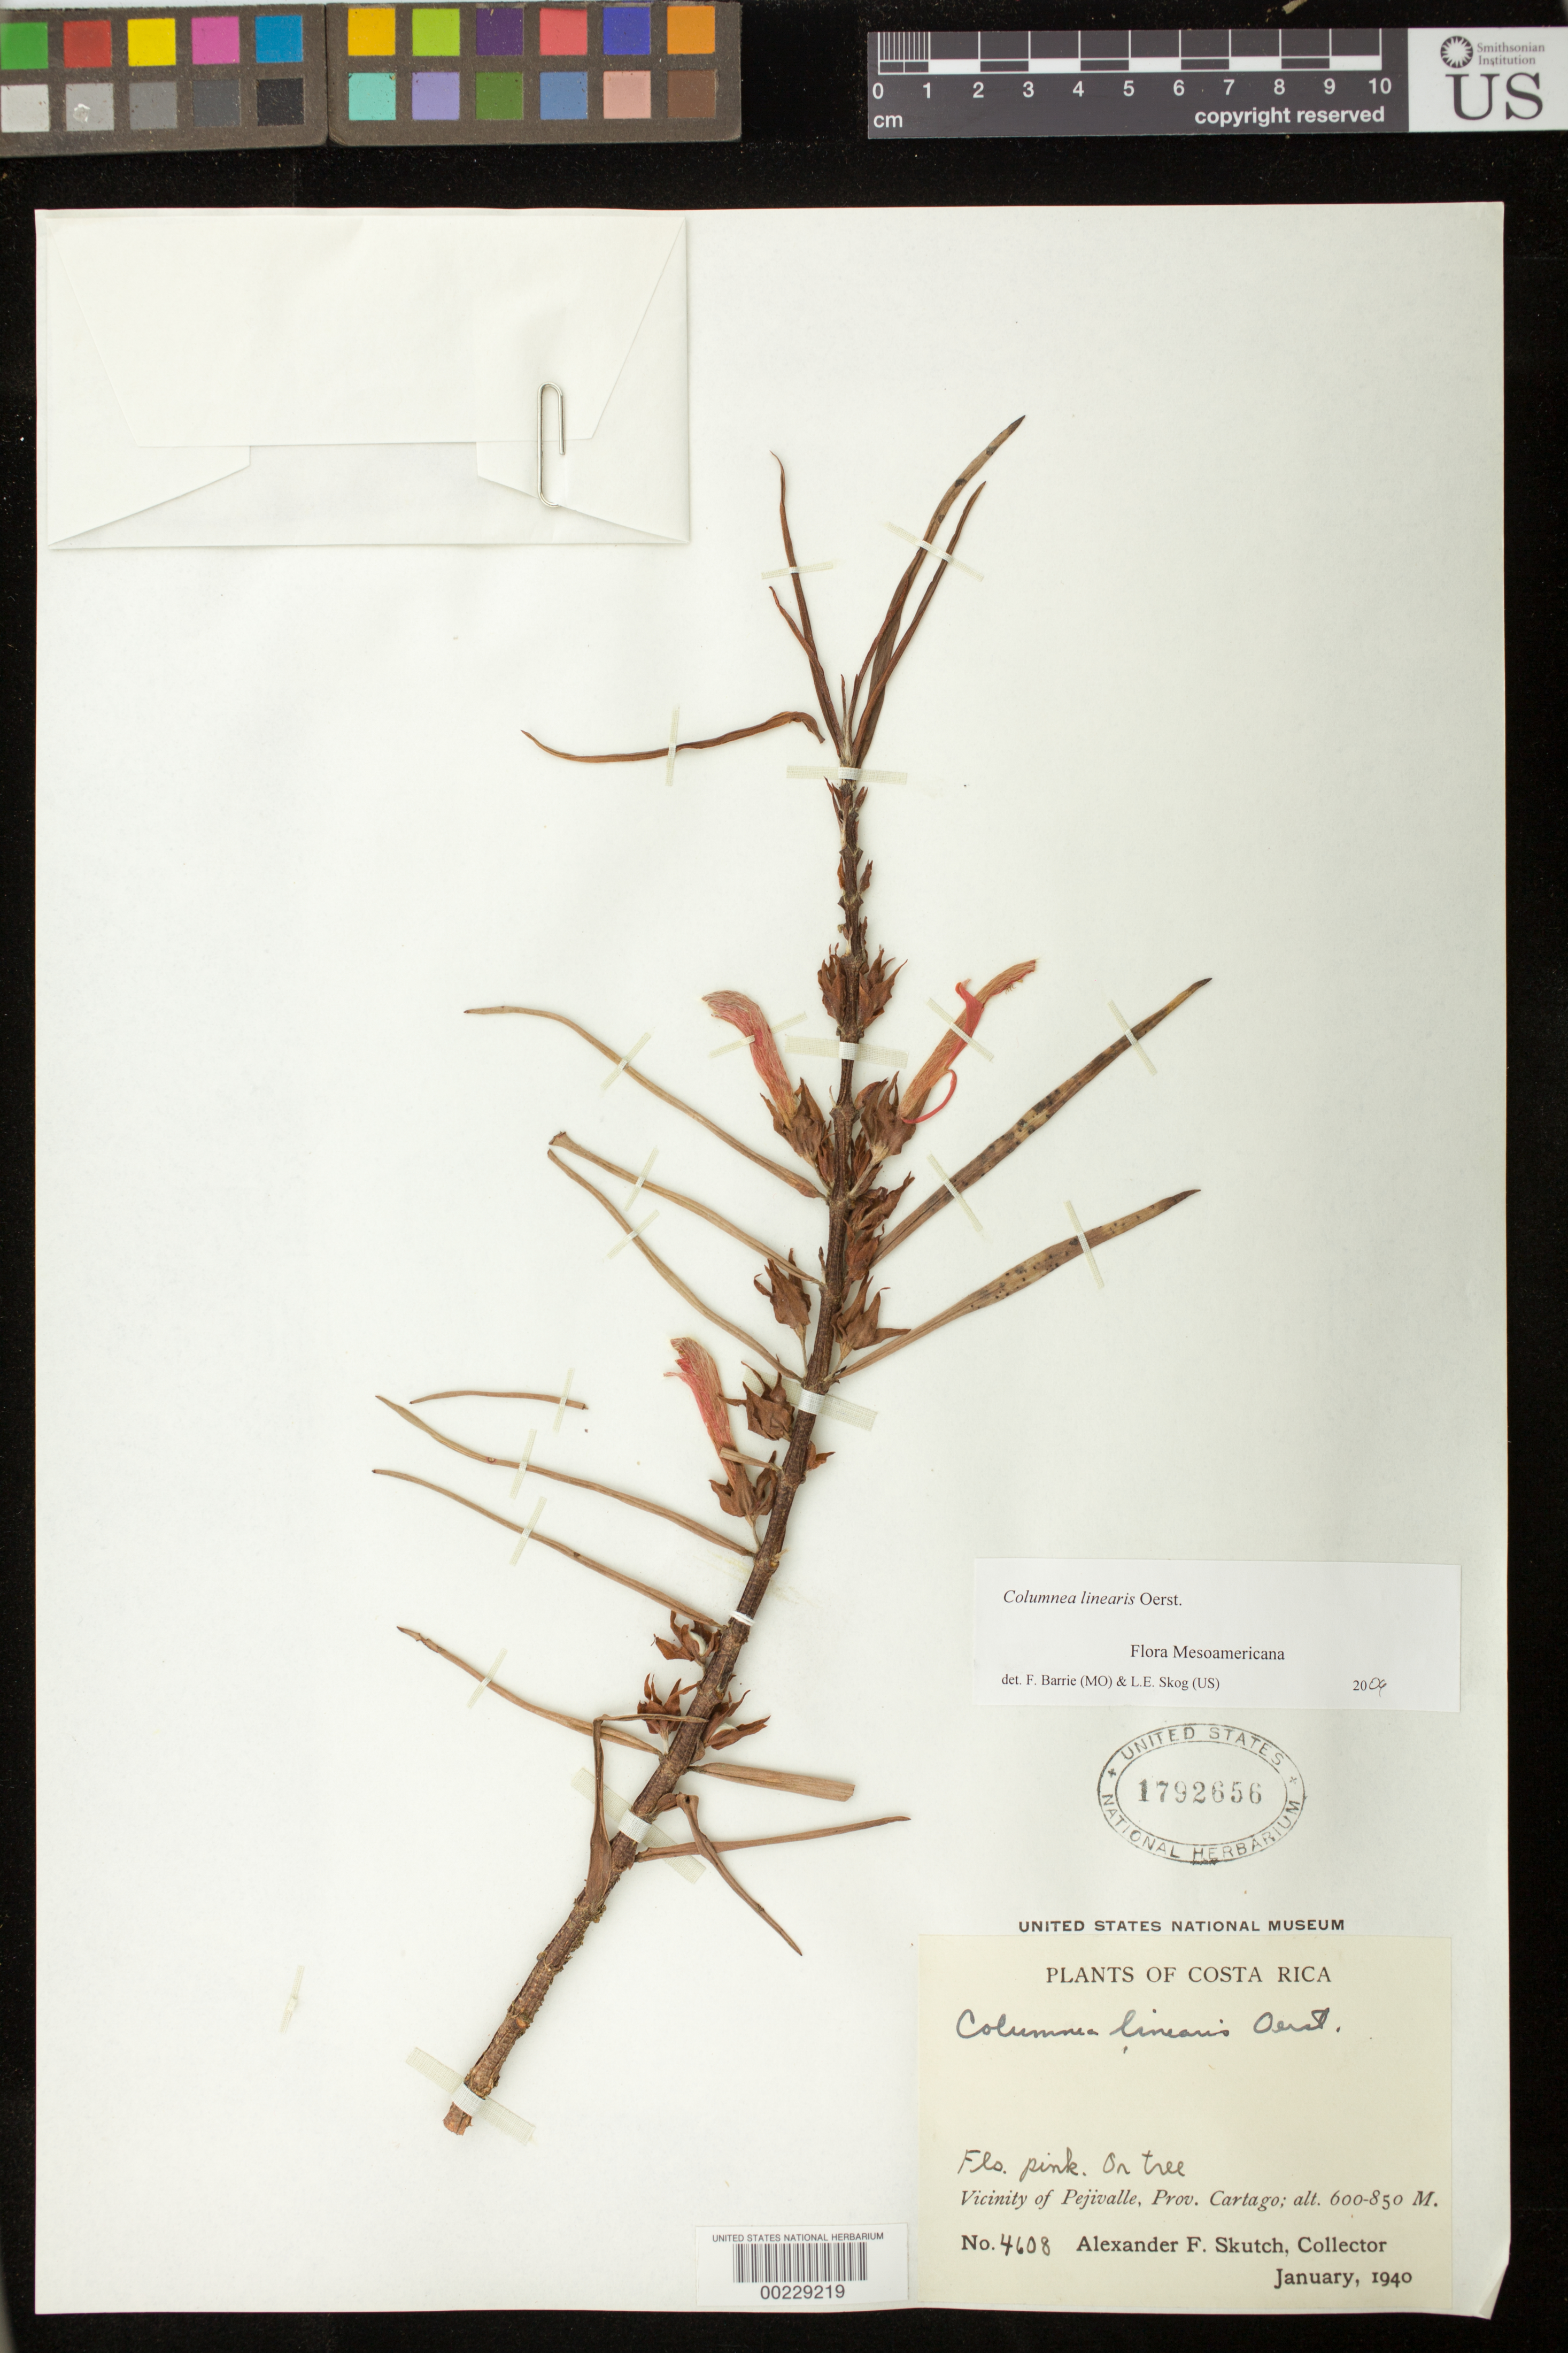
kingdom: Plantae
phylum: Tracheophyta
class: Magnoliopsida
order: Lamiales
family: Gesneriaceae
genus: Columnea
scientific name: Columnea linearis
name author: Oerst.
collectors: A. F. Skutch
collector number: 4608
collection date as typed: Jan 1940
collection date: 1940-01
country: Costa Rica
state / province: Cartago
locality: Vicinity of Pejivalle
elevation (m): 600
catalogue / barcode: US 1792656